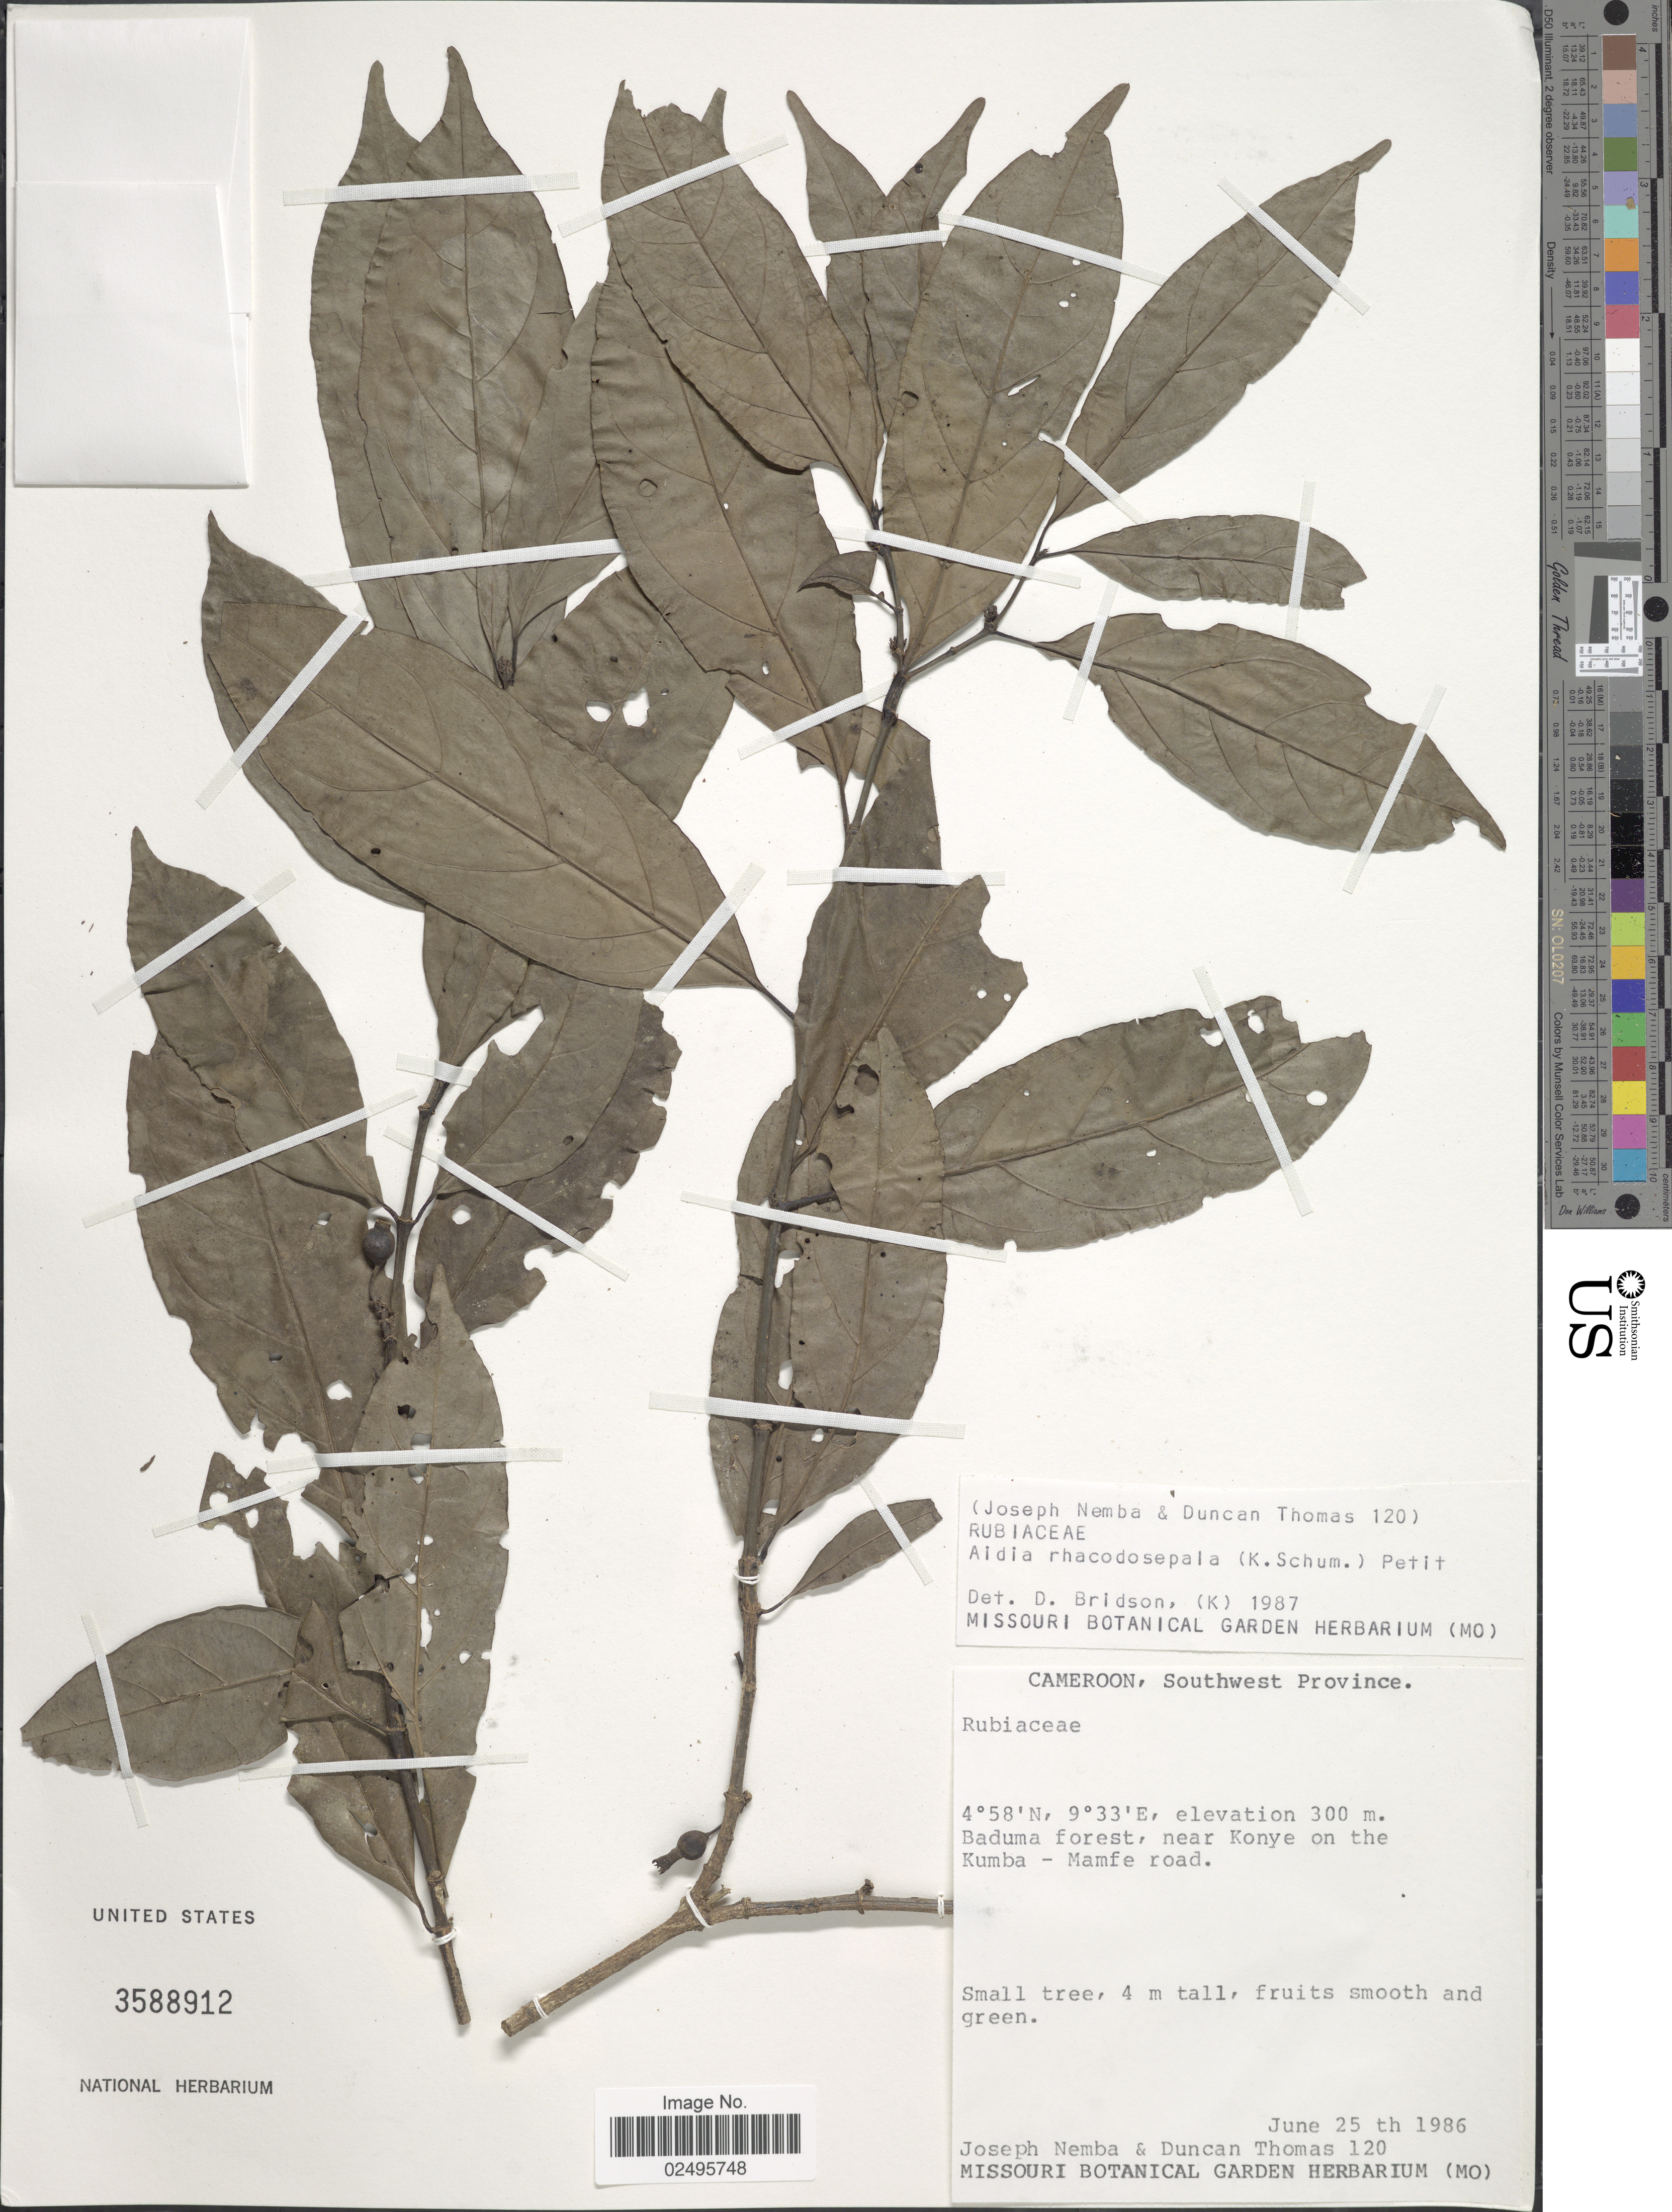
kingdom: Plantae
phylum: Tracheophyta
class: Magnoliopsida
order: Gentianales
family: Rubiaceae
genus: Aidia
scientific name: Aidia rhacodosepala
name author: (K. Schum.) E.M.A. Petit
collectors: J. Nemba & D. W. Thomas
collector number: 120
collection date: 1986-06-25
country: Cameroon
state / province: Sud-Ouest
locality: Southwest Province. Baduma forest, near Konye on the Kumba - Mamfe road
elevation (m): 300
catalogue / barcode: US 3588912